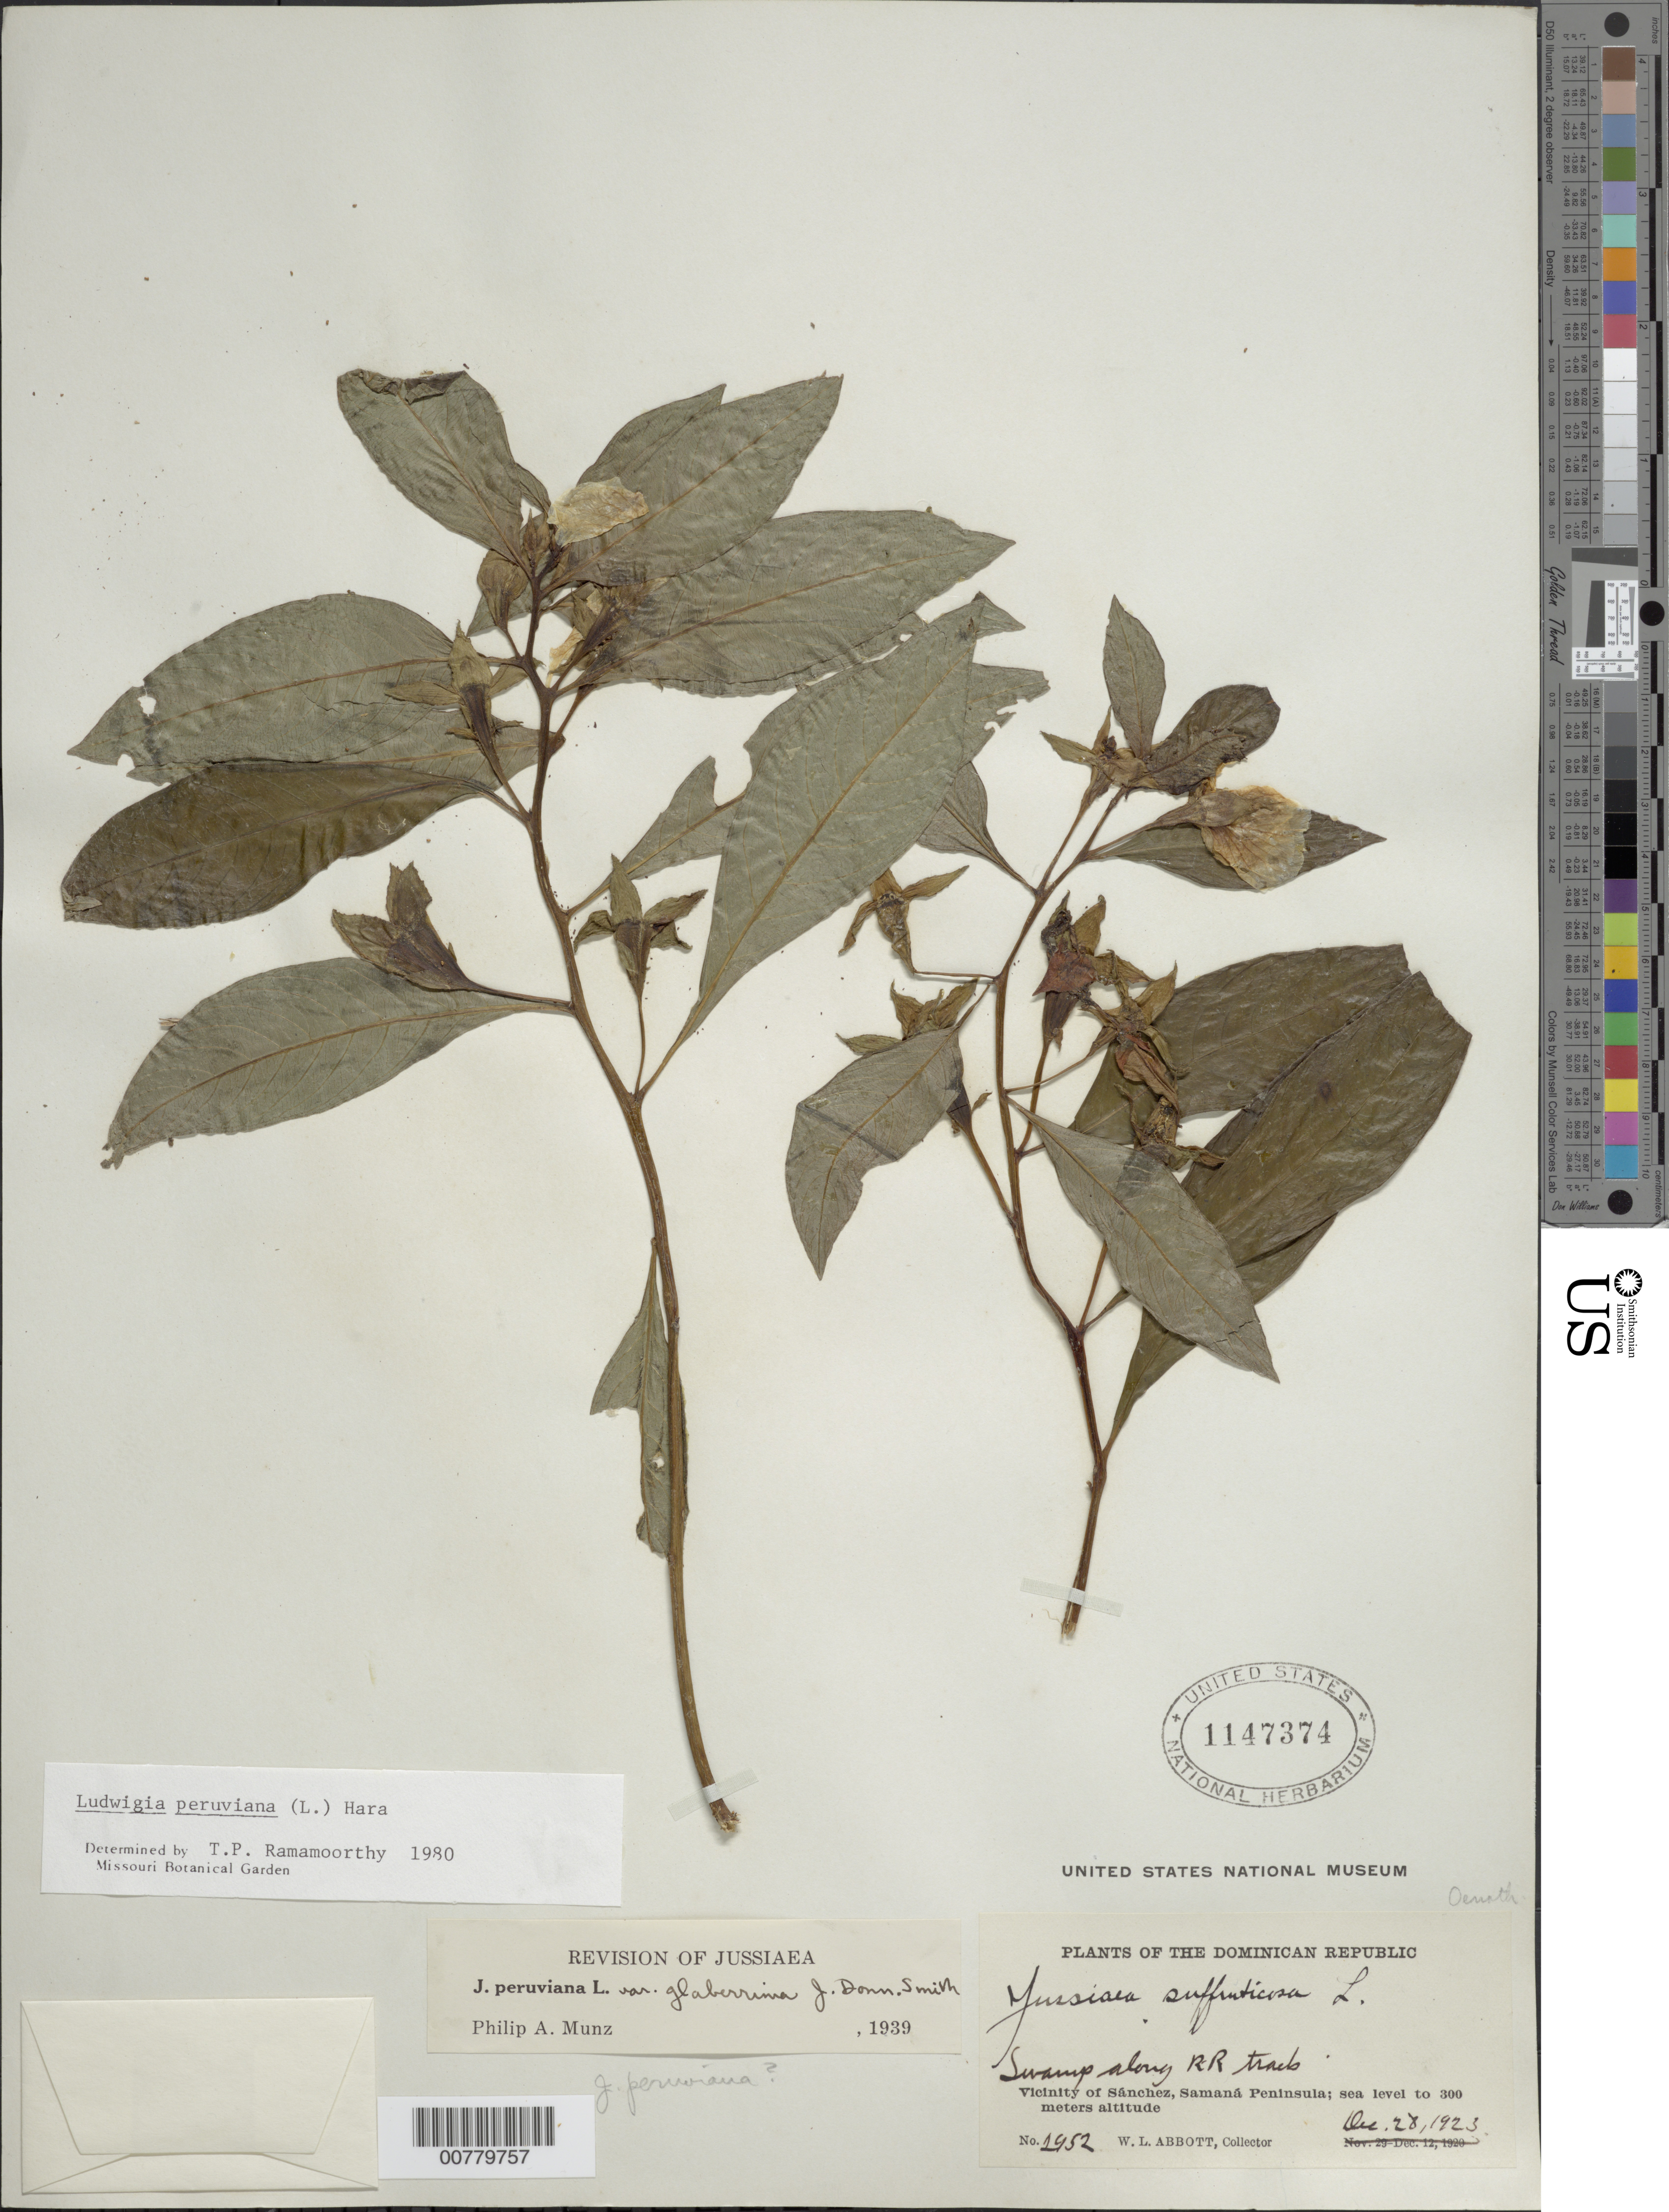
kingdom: Plantae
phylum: Tracheophyta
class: Magnoliopsida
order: Myrtales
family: Onagraceae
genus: Ludwigia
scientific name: Ludwigia peruviana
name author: (L.) H. Hara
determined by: Ramamoorthy, T. P.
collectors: W. L. Abbott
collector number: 1952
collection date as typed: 28 Dec 1923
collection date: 1923-12-28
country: Dominican Republic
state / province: Samana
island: Hispaniola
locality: Peninsula of Samaná, vicinity of Sánchez, along R.R. track.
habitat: Swamp.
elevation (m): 0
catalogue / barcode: US 1147374